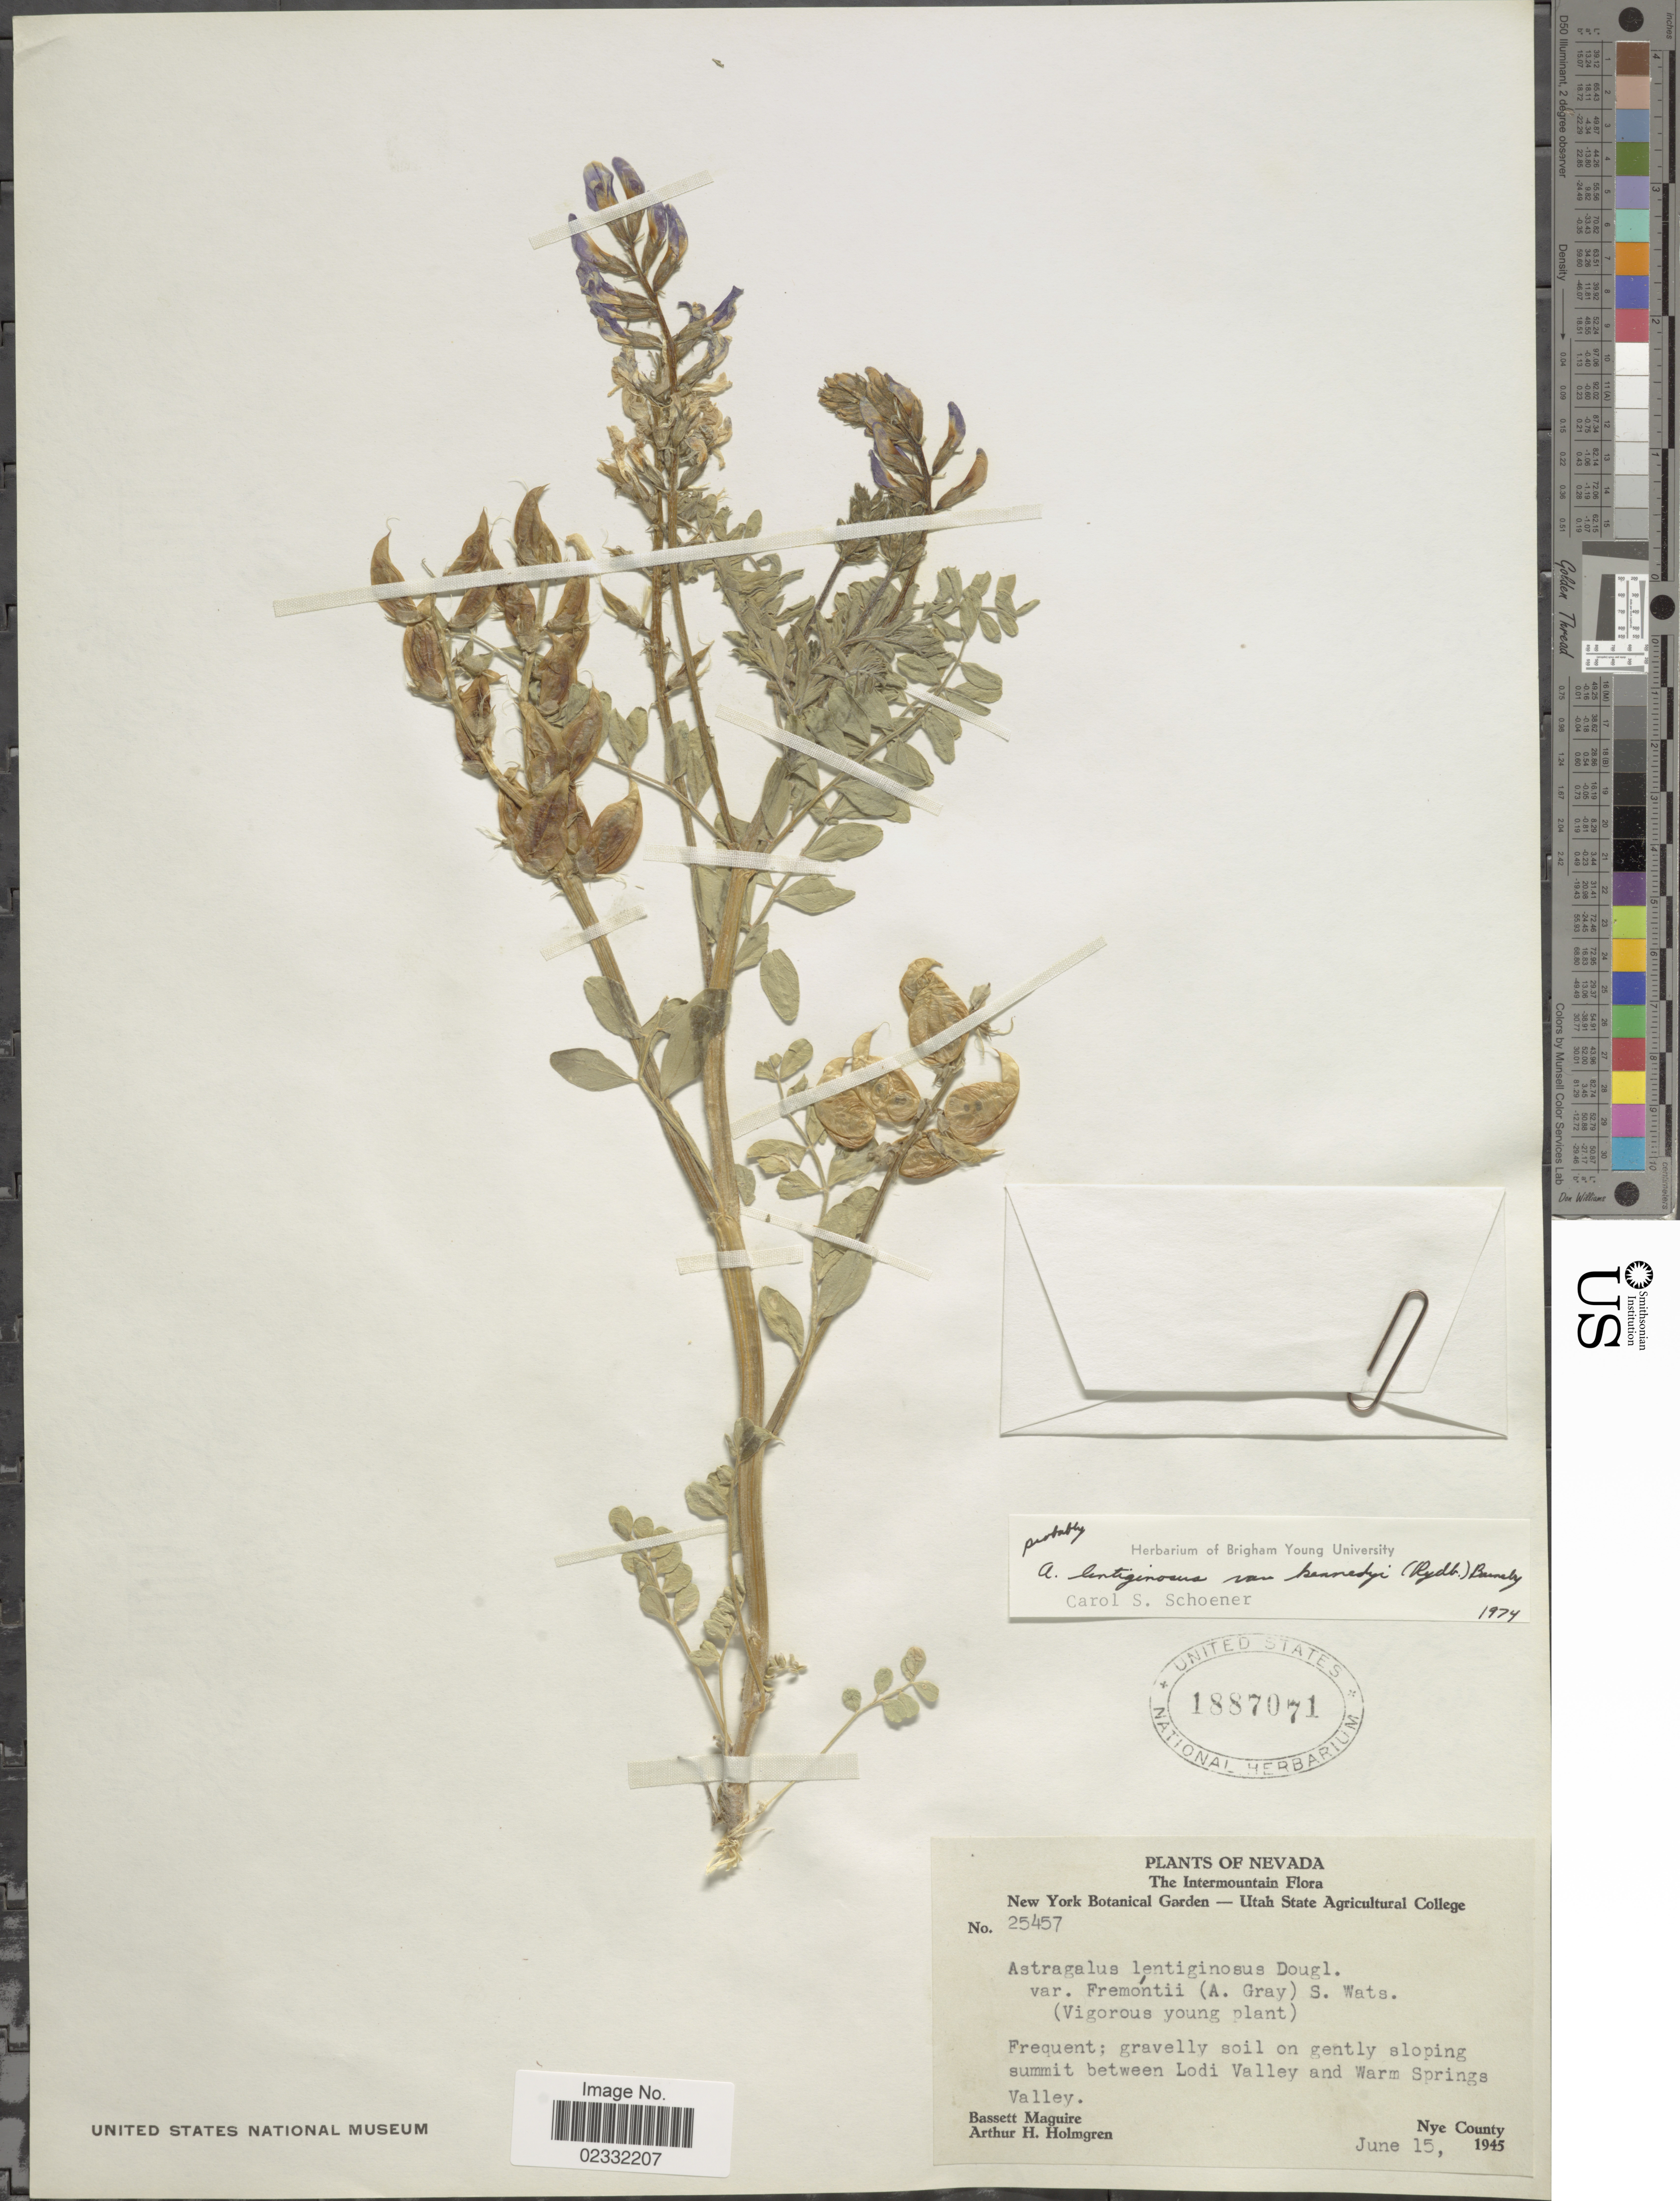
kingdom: Plantae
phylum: Tracheophyta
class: Magnoliopsida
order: Fabales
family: Fabaceae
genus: Astragalus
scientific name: Astragalus lentiginosus var. kennedyi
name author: (Rydb.) Barneby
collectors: B. Maguire & A. H. Holmgren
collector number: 25457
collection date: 1945-06-15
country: United States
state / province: Nevada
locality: The Intermountain, Frequent; gravelly soil on gently sloping summit between Lodi Valley and Warm Springs Calley, Nye County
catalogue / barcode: US 1887071